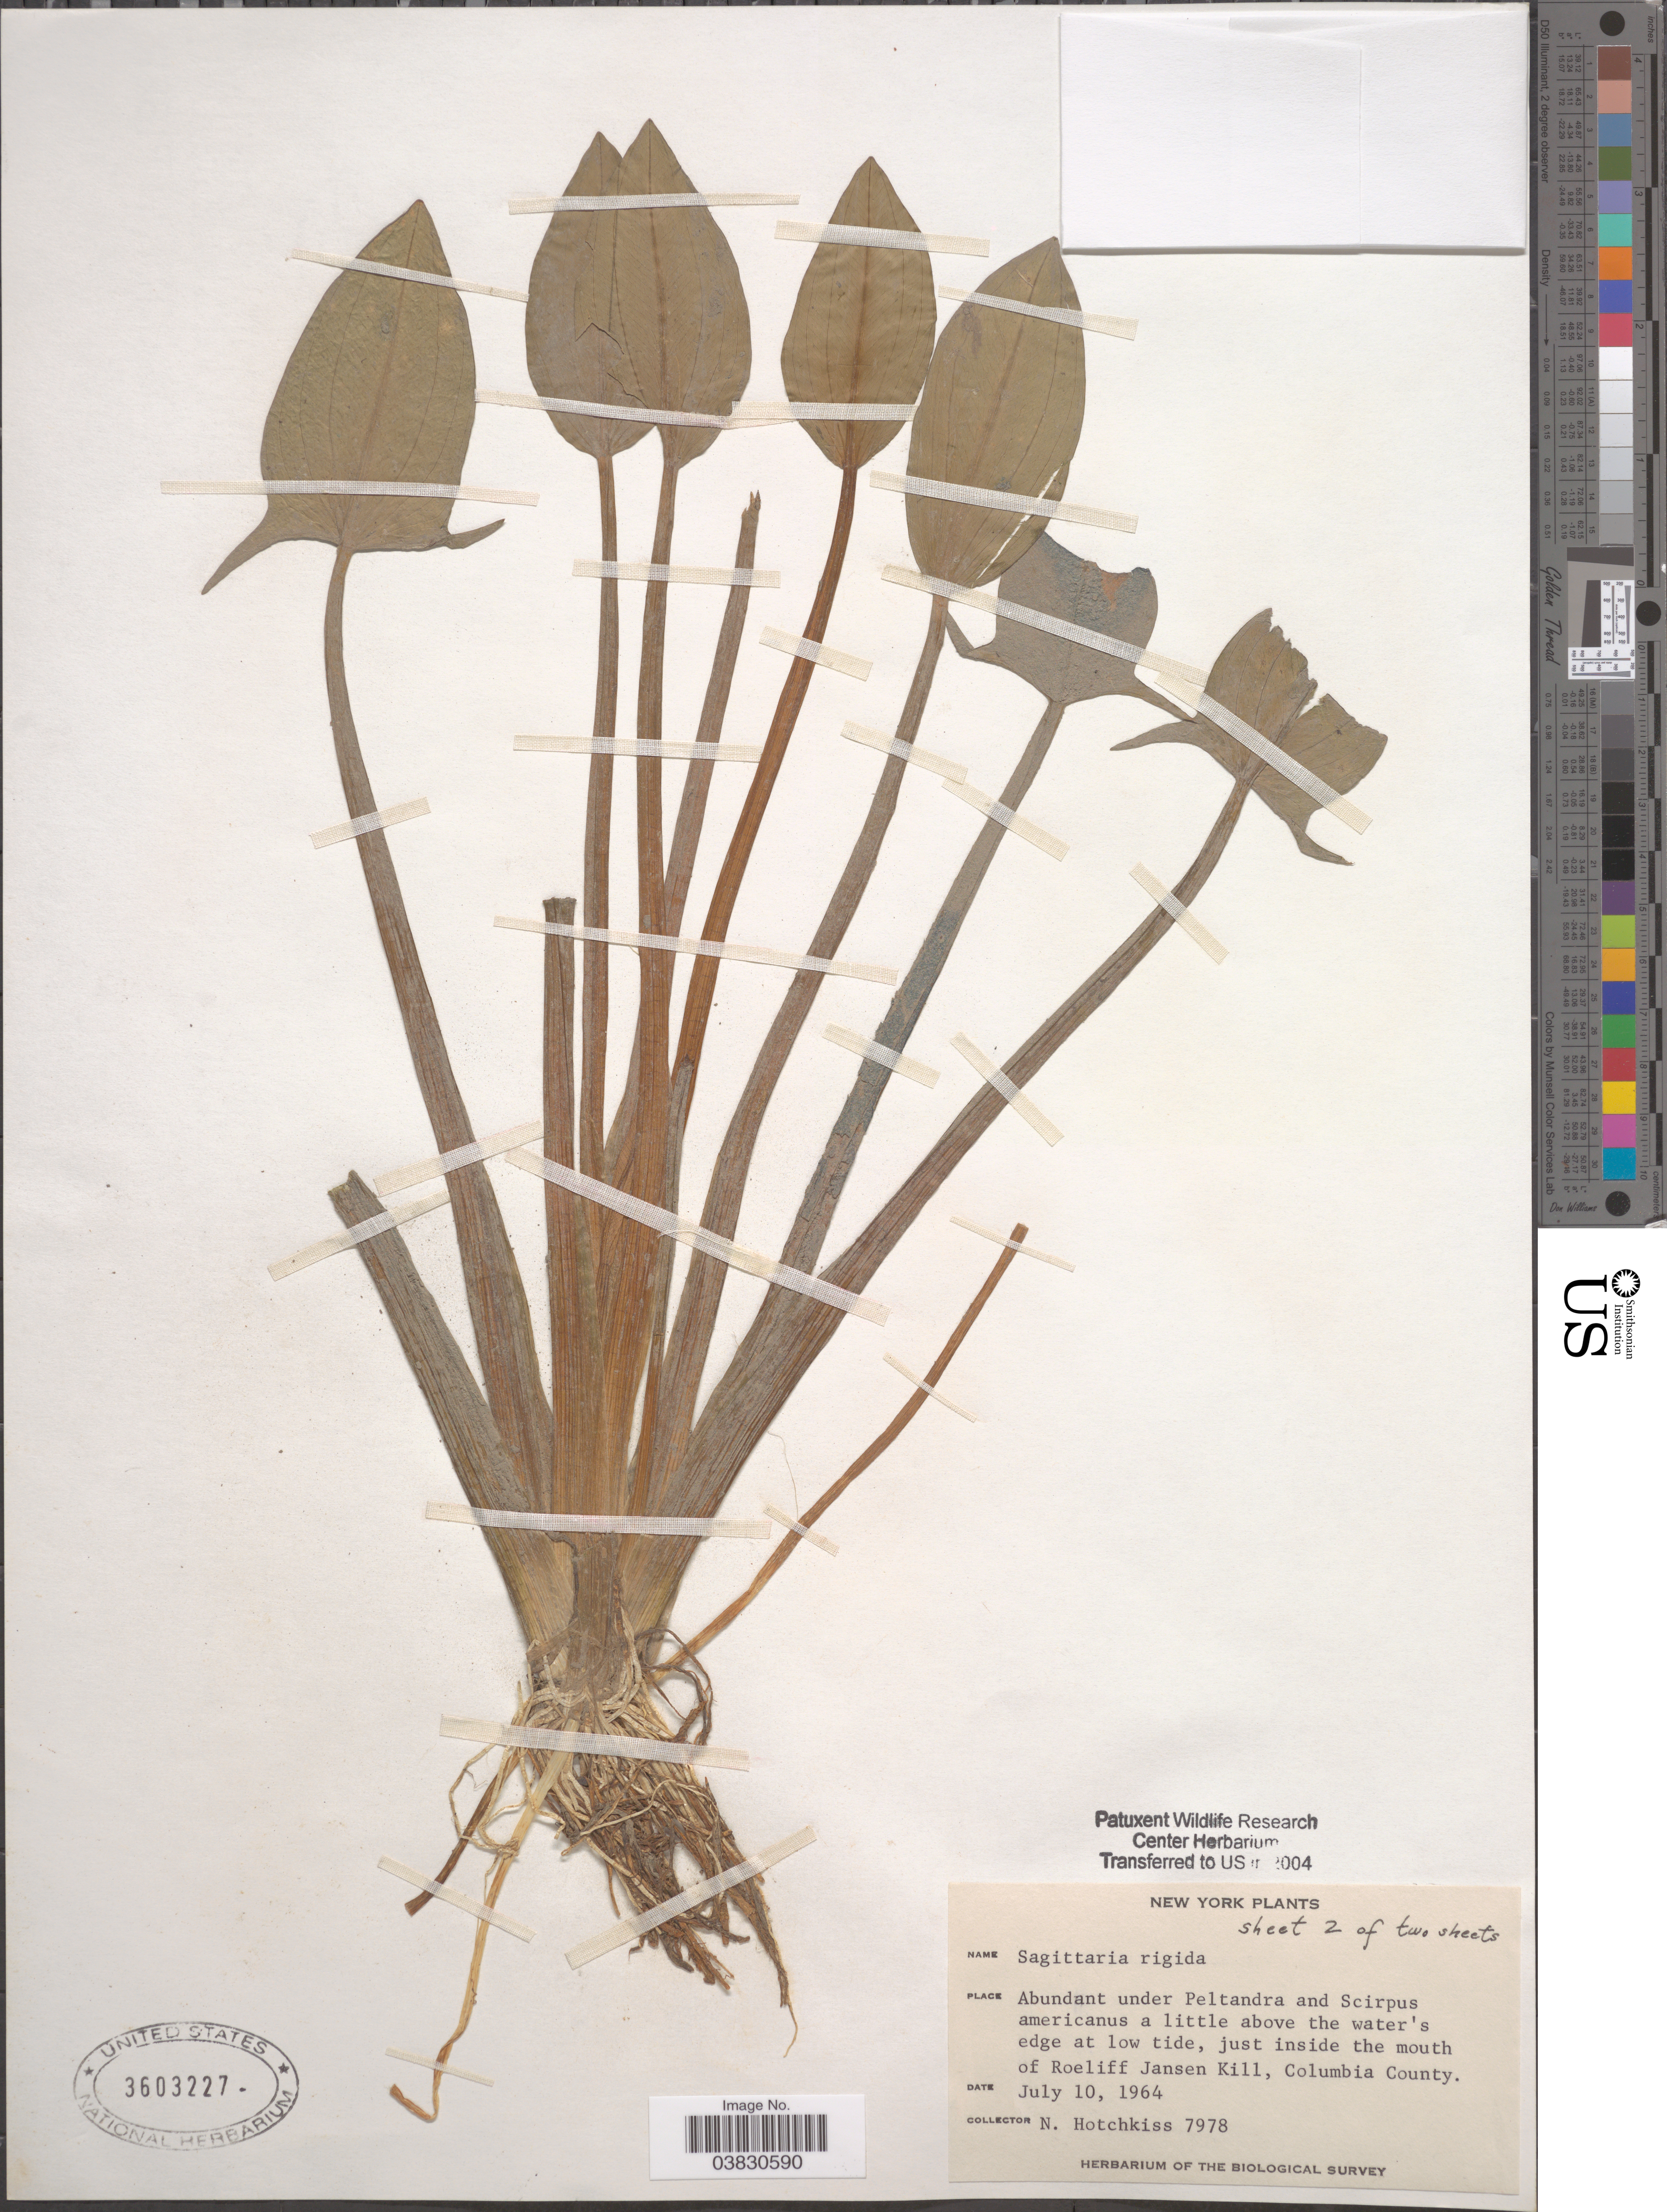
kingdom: Plantae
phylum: Tracheophyta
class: Liliopsida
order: Alismatales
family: Alismataceae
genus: Sagittaria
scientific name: Sagittaria rigida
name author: Pursh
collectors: N. Hotchkiss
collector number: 7978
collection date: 1964-07-10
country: United States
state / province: New York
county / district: Columbia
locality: Just inside the mouth of Roeliff Jansen Kill, Columbia County.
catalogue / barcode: US 3603227